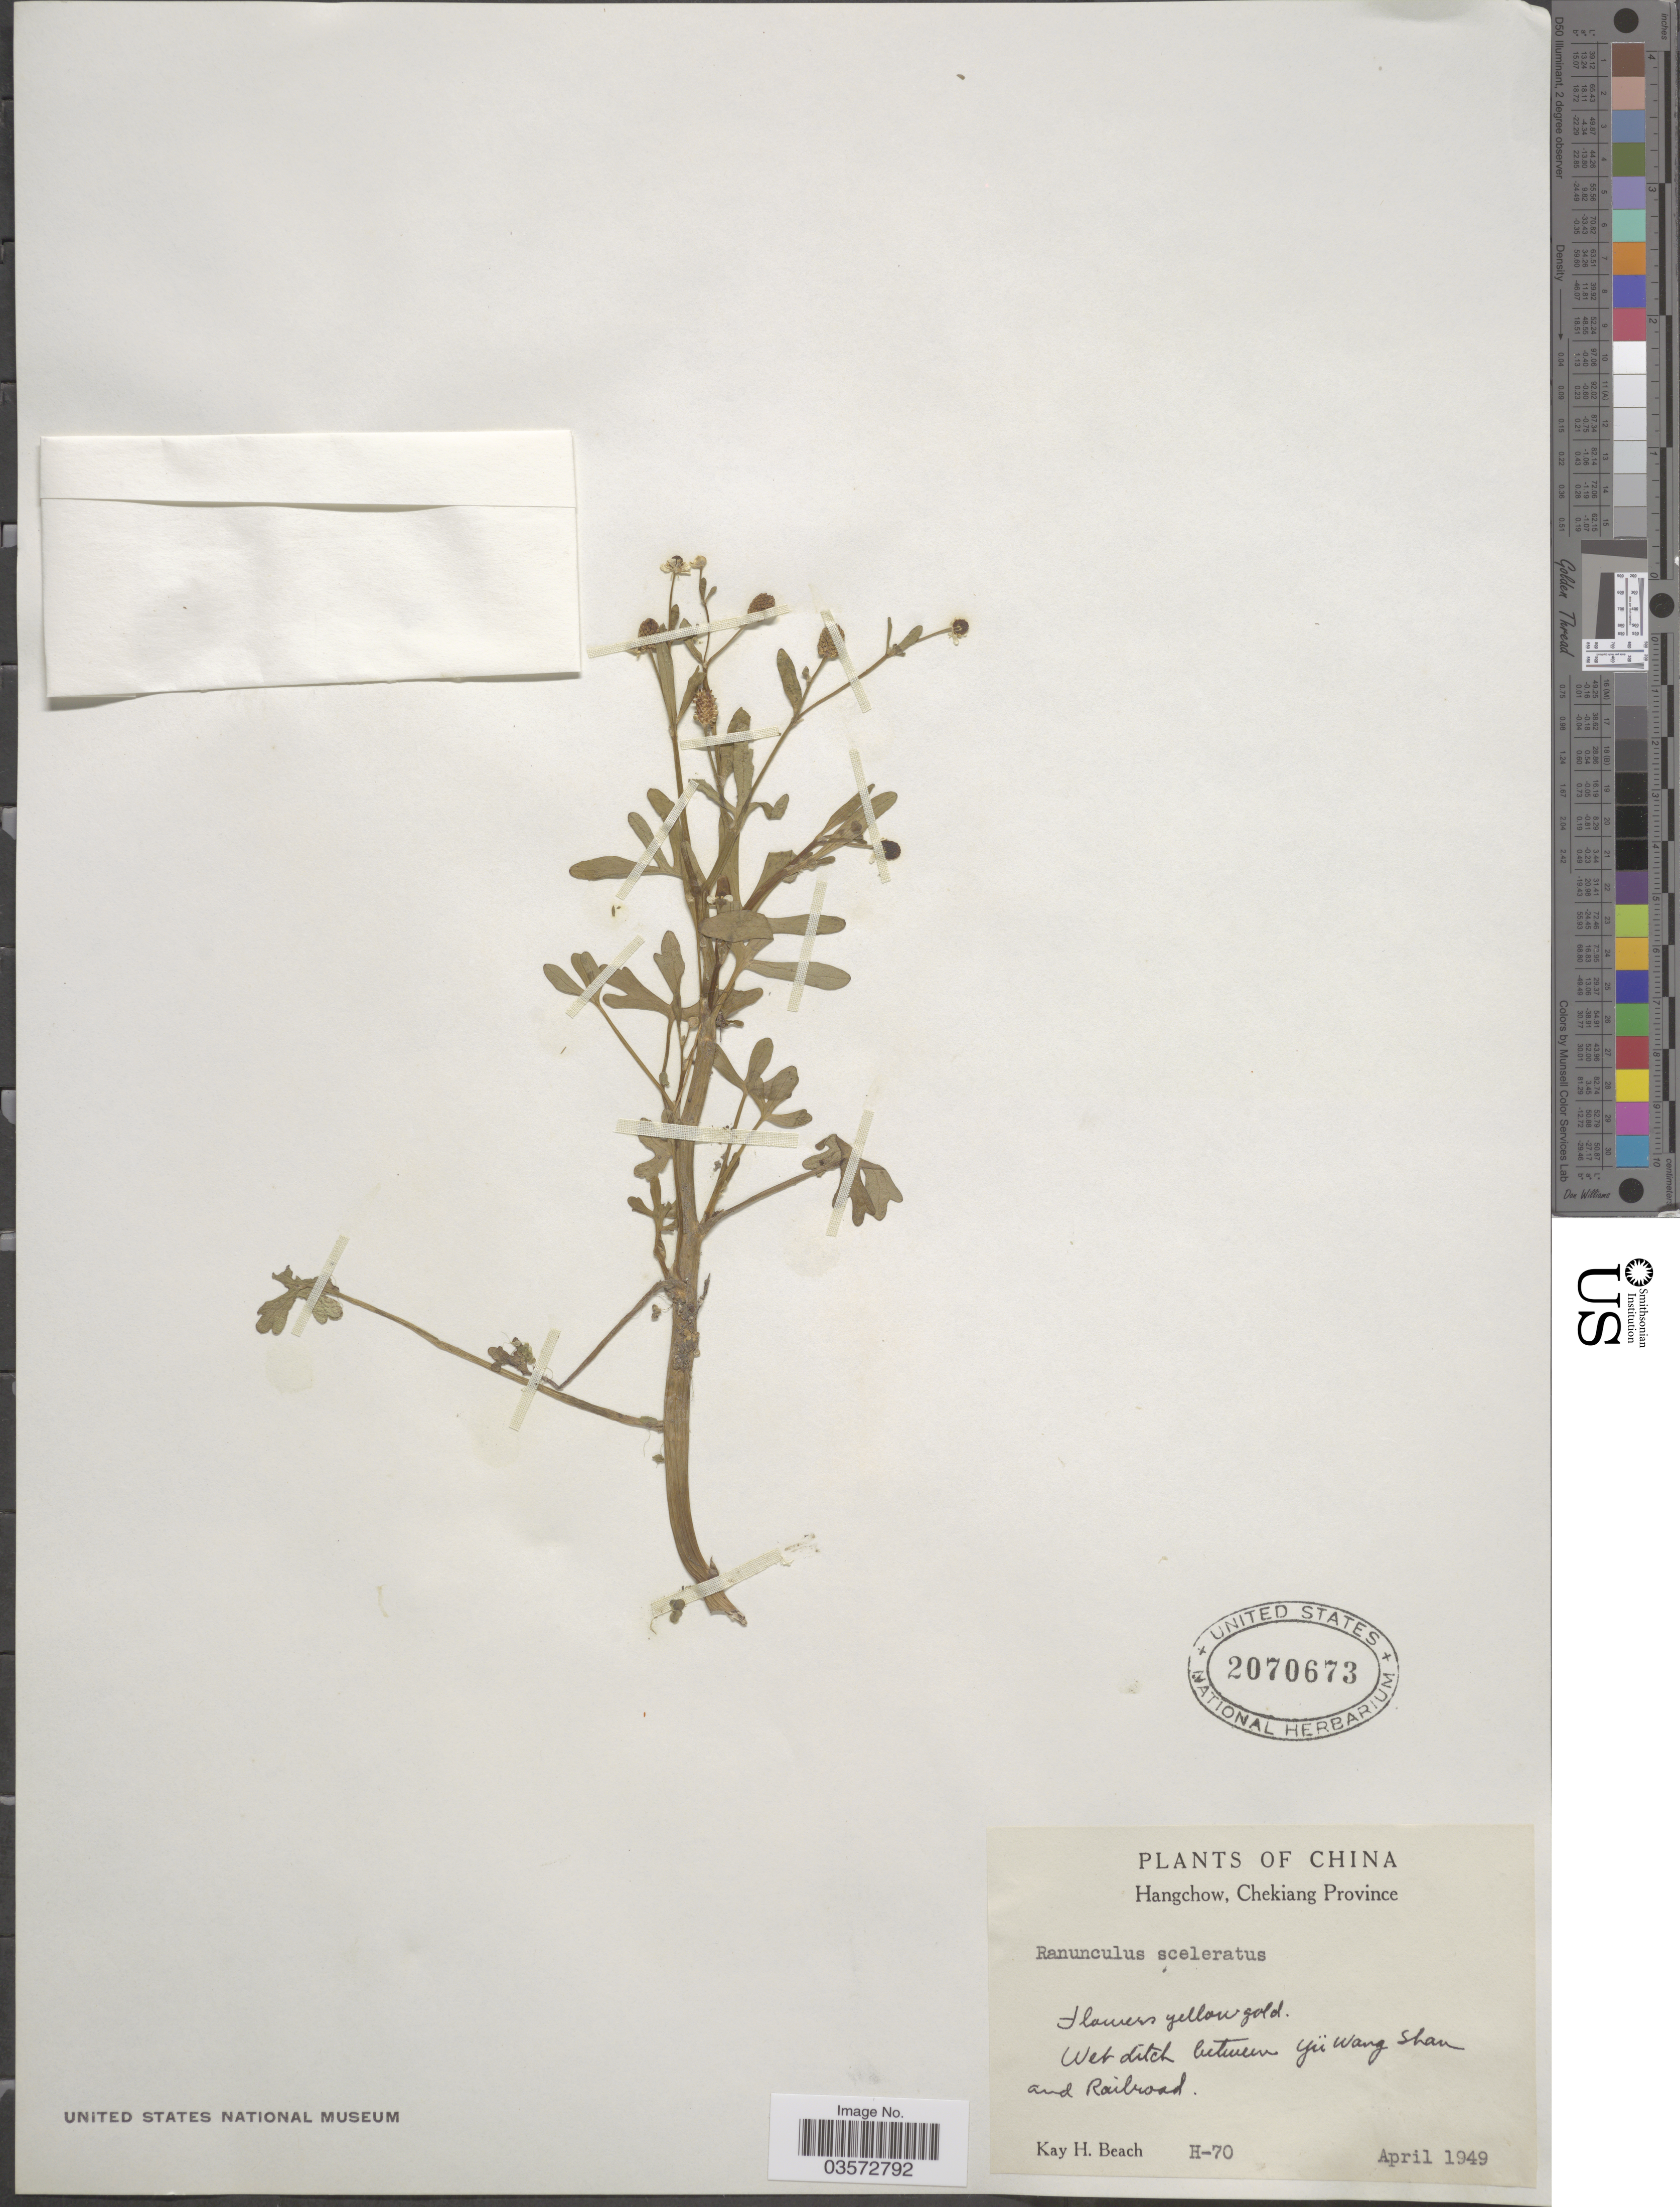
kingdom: Plantae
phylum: Tracheophyta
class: Magnoliopsida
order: Ranunculales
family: Ranunculaceae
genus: Ranunculus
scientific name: Ranunculus sceleratus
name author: L.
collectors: K. H. Beach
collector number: H-70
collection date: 1949-04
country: China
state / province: Zhejiang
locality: Hangchow. Chekiang Province. Wet ditch between Yii Wang Shan and Railroad.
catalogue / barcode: US 2070673